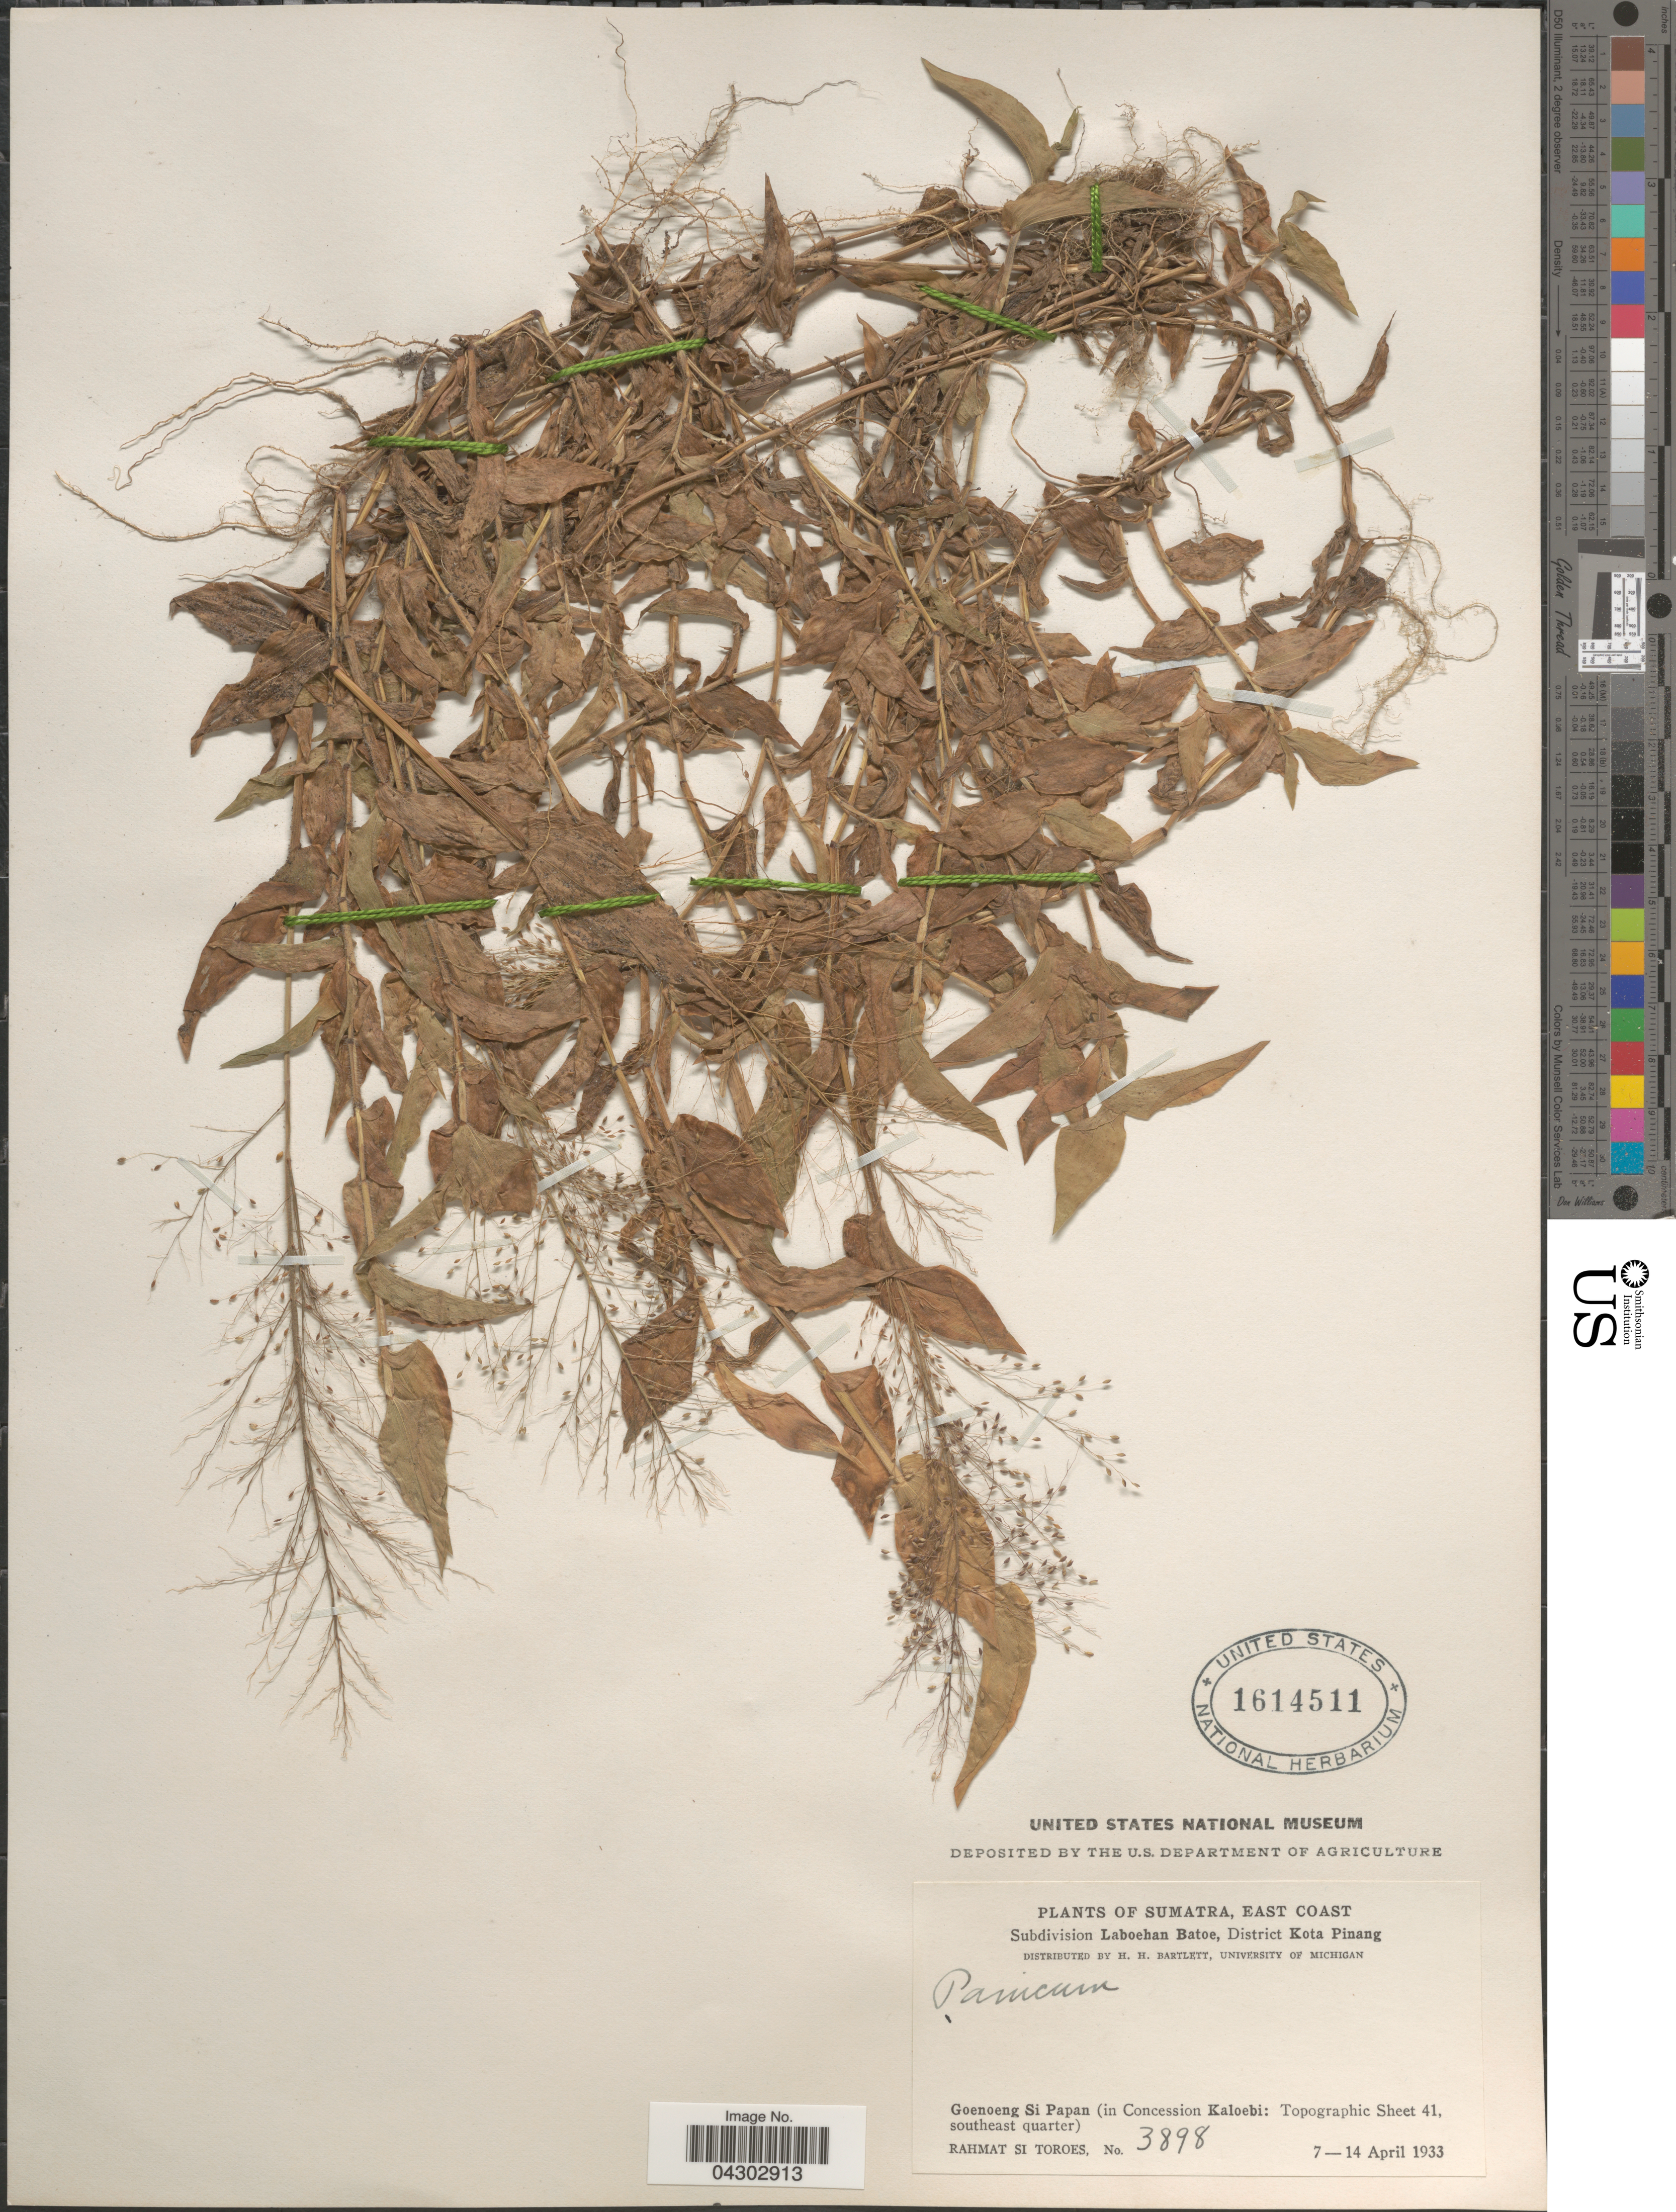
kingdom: Plantae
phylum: Tracheophyta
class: Liliopsida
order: Poales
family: Poaceae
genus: Panicum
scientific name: Panicum brevifolium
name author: L.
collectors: Rahmat Si Boeea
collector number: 3898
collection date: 1933-04-07/1933-04-14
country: Indonesia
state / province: Sumatra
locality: East Coast. Subdivision Laboehan Batoe, District Kota Pinang. Goenoeng Si Papan (in Concession Kaloebi: Topographic Sheet 41, southeast quarter).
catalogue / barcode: US 1614511